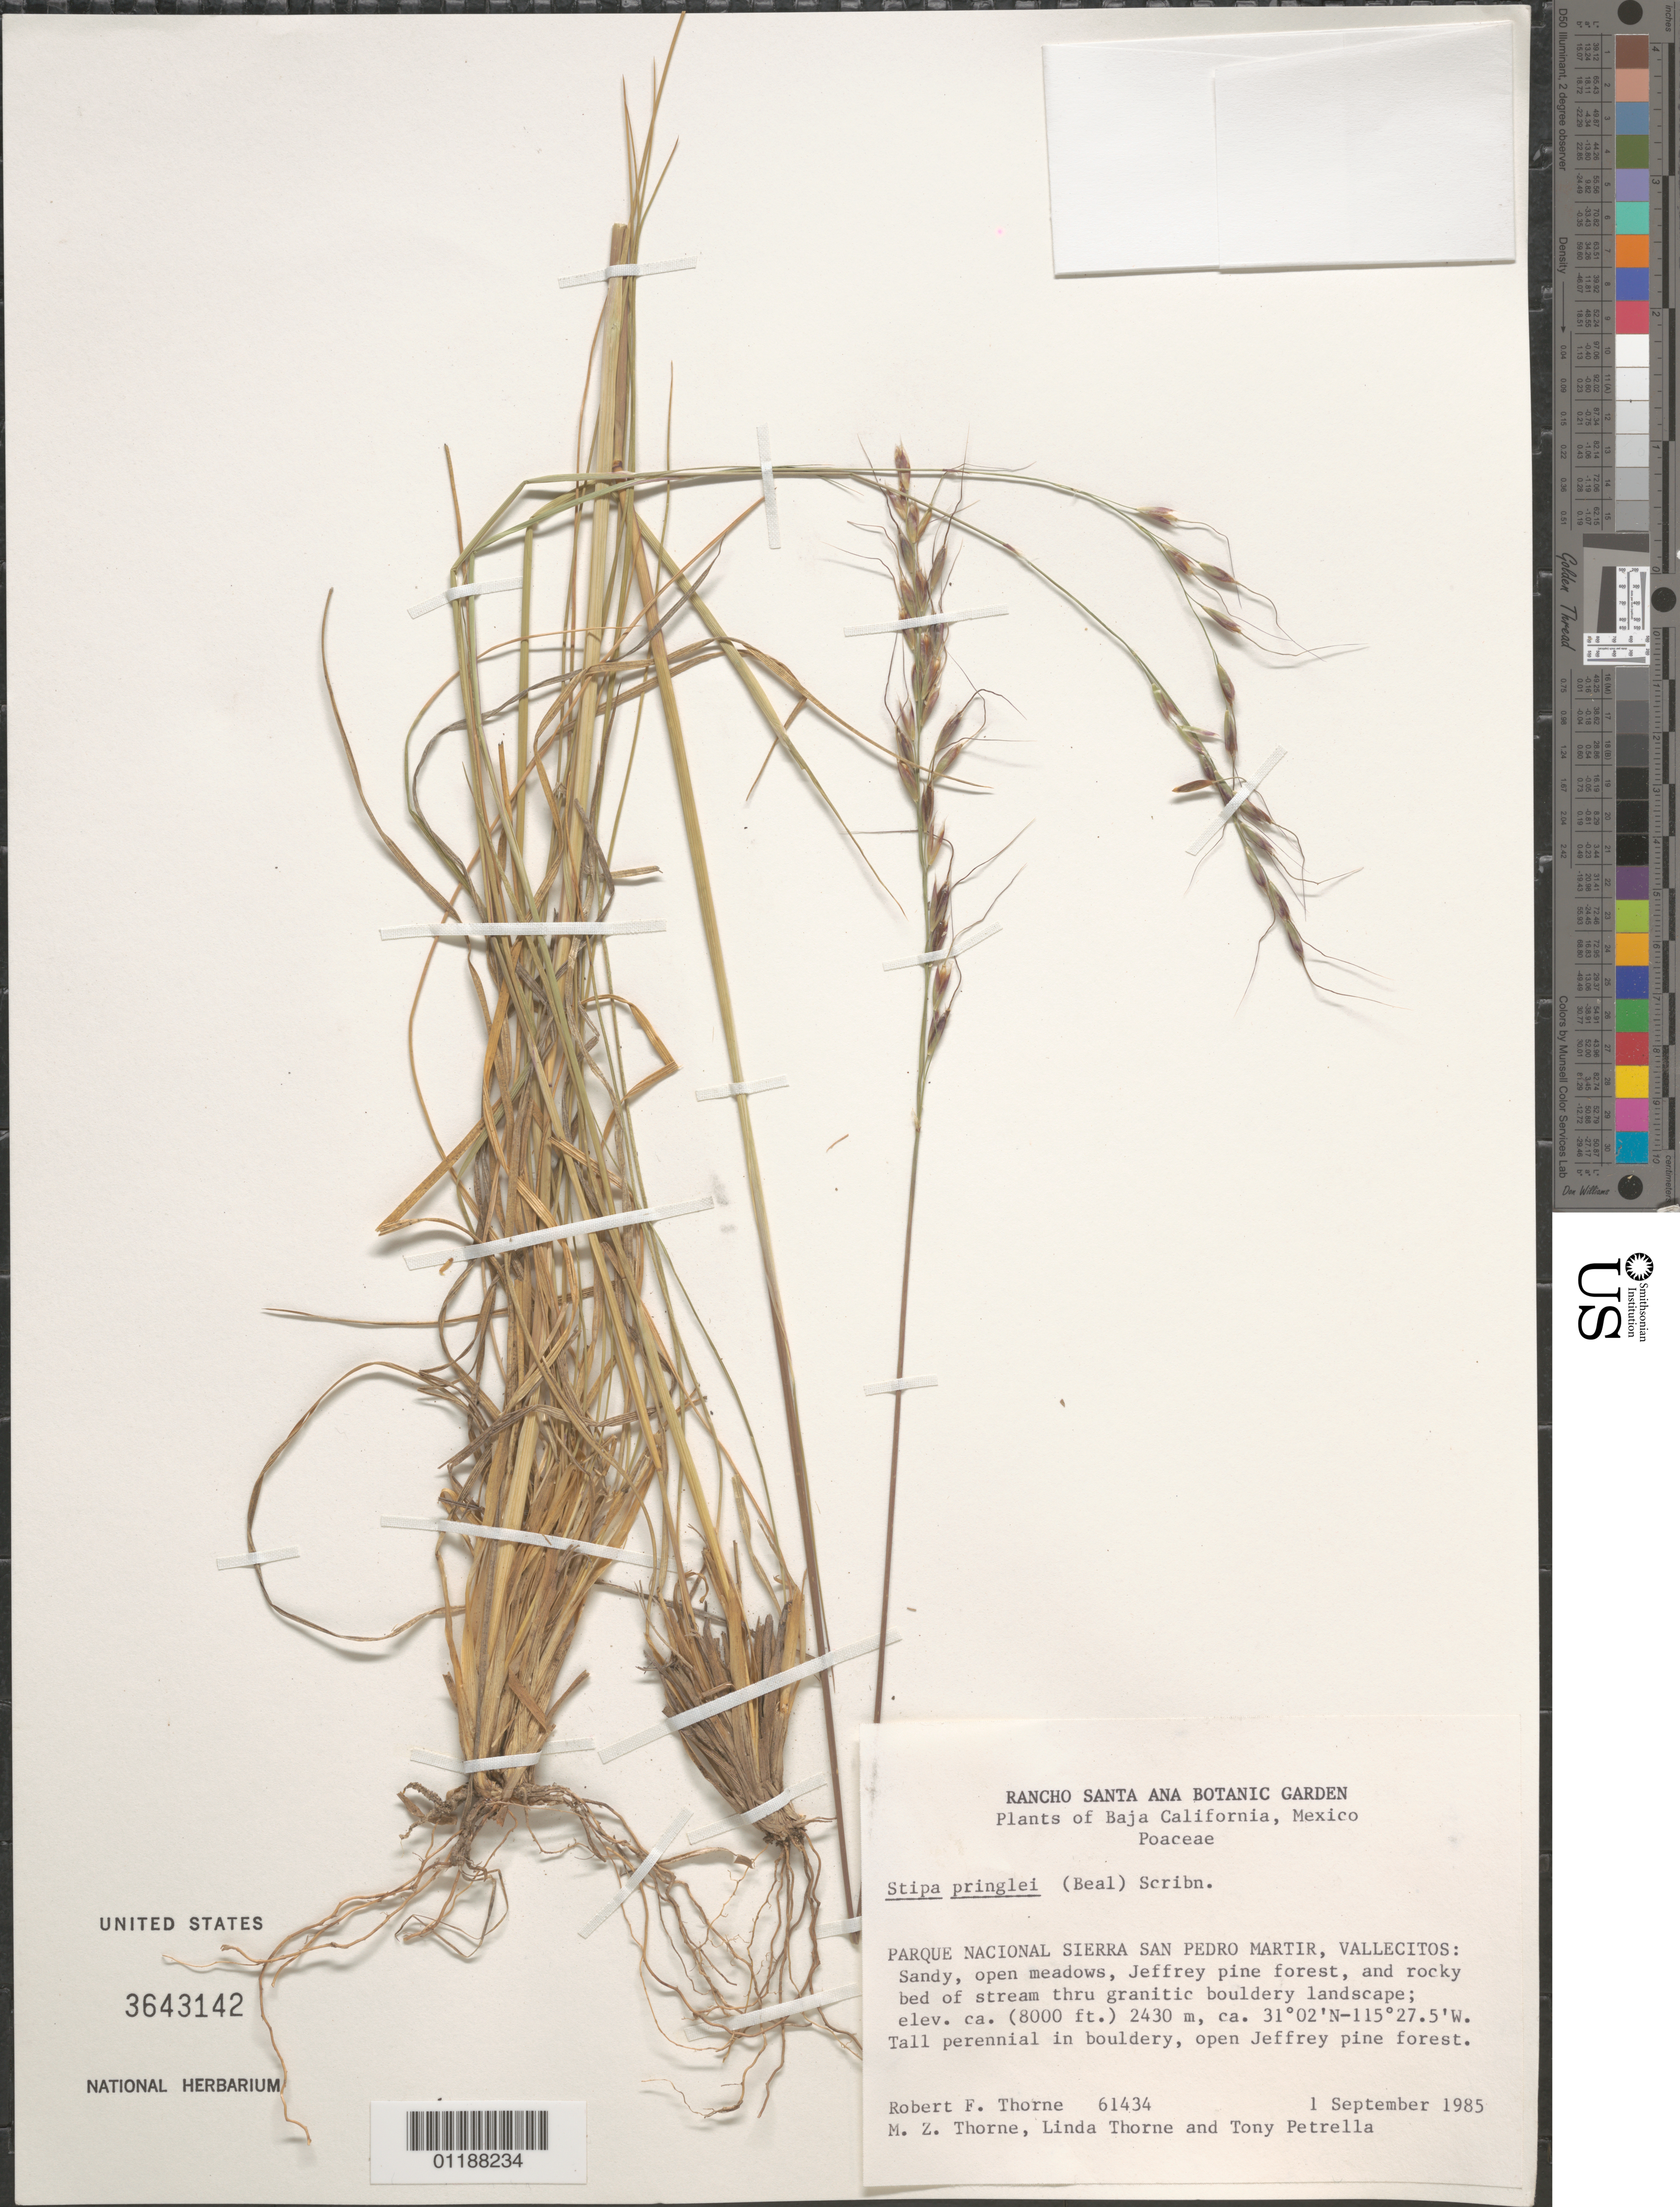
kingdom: Plantae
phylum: Tracheophyta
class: Liliopsida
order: Poales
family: Poaceae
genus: Stipa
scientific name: Stipa pringlei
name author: Scribn. ex Vasey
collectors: R. F. Thorne, L. Thorne & T. Petrella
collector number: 61434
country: Mexico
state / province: Baja California Norte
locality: Parque Nacional Sierra San Pedro Martir, Vallecitos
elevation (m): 2430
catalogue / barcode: US 3643142